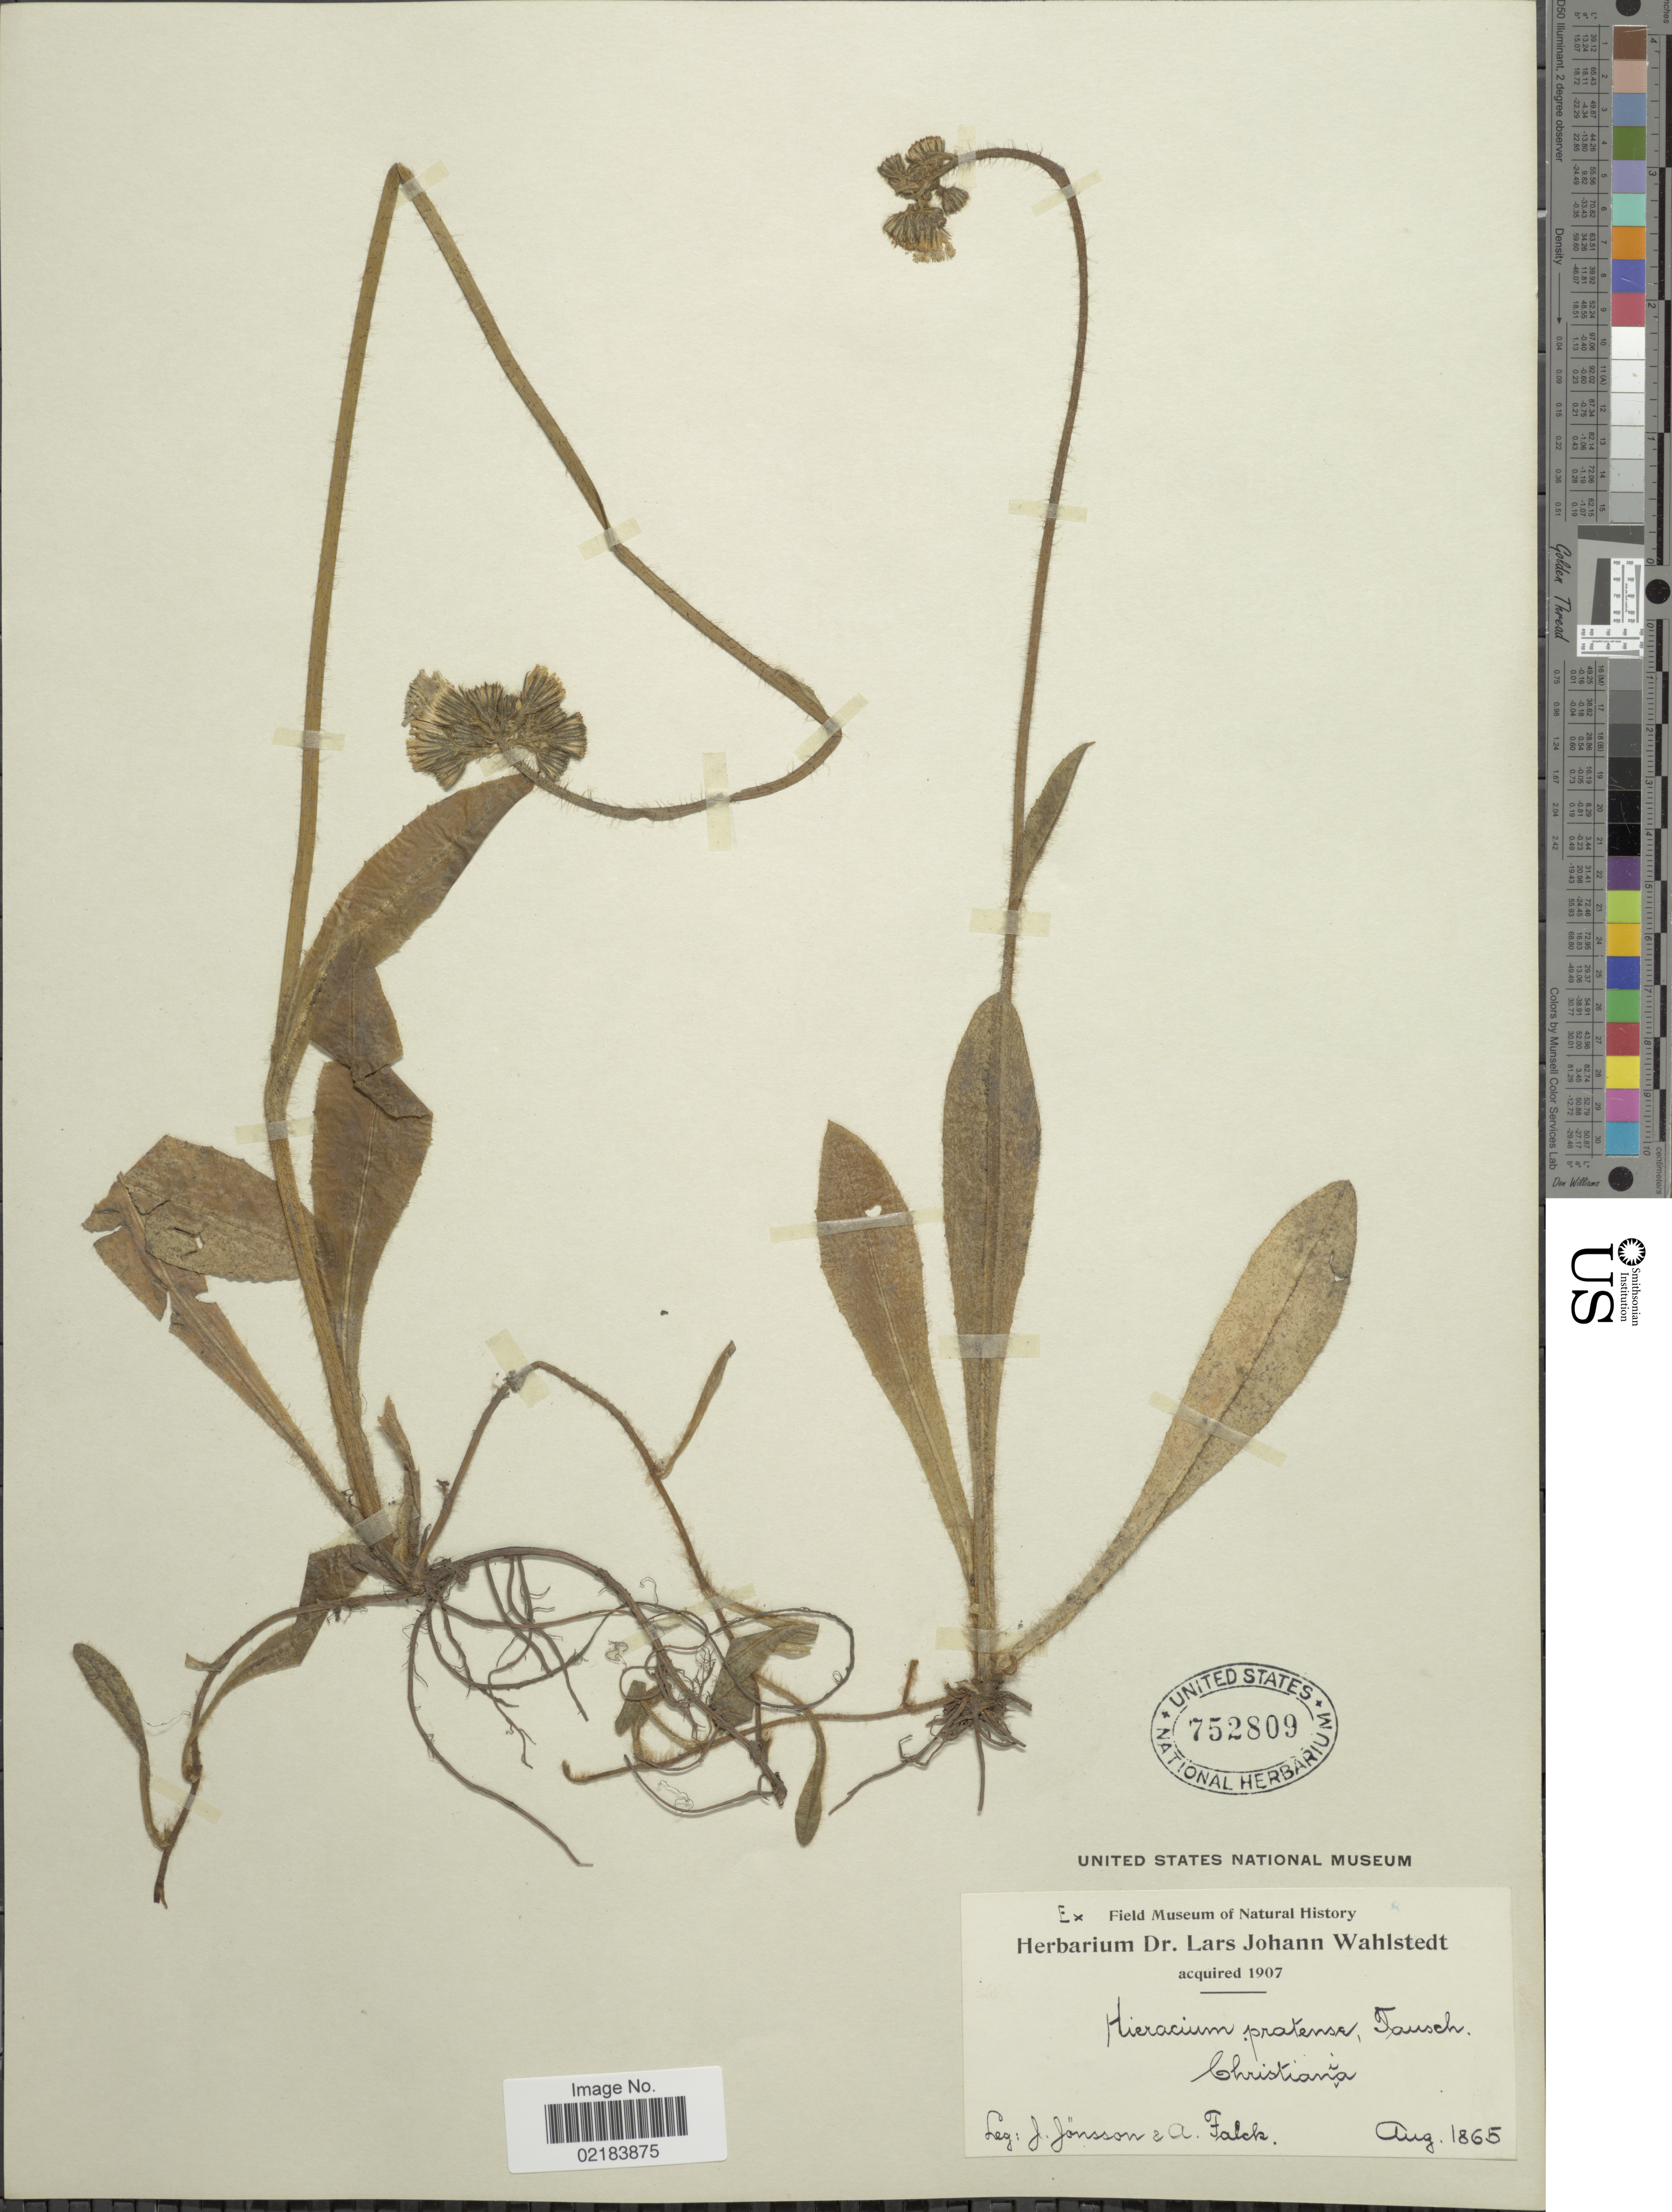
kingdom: Plantae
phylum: Tracheophyta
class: Magnoliopsida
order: Asterales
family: Asteraceae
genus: Pilosella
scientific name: Pilosella caespitosa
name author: (Dumort.) P. D. Sell & C. West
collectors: J. Jonsson & A. Falck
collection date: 1865-08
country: Denmark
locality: Christiania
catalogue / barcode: US 752809